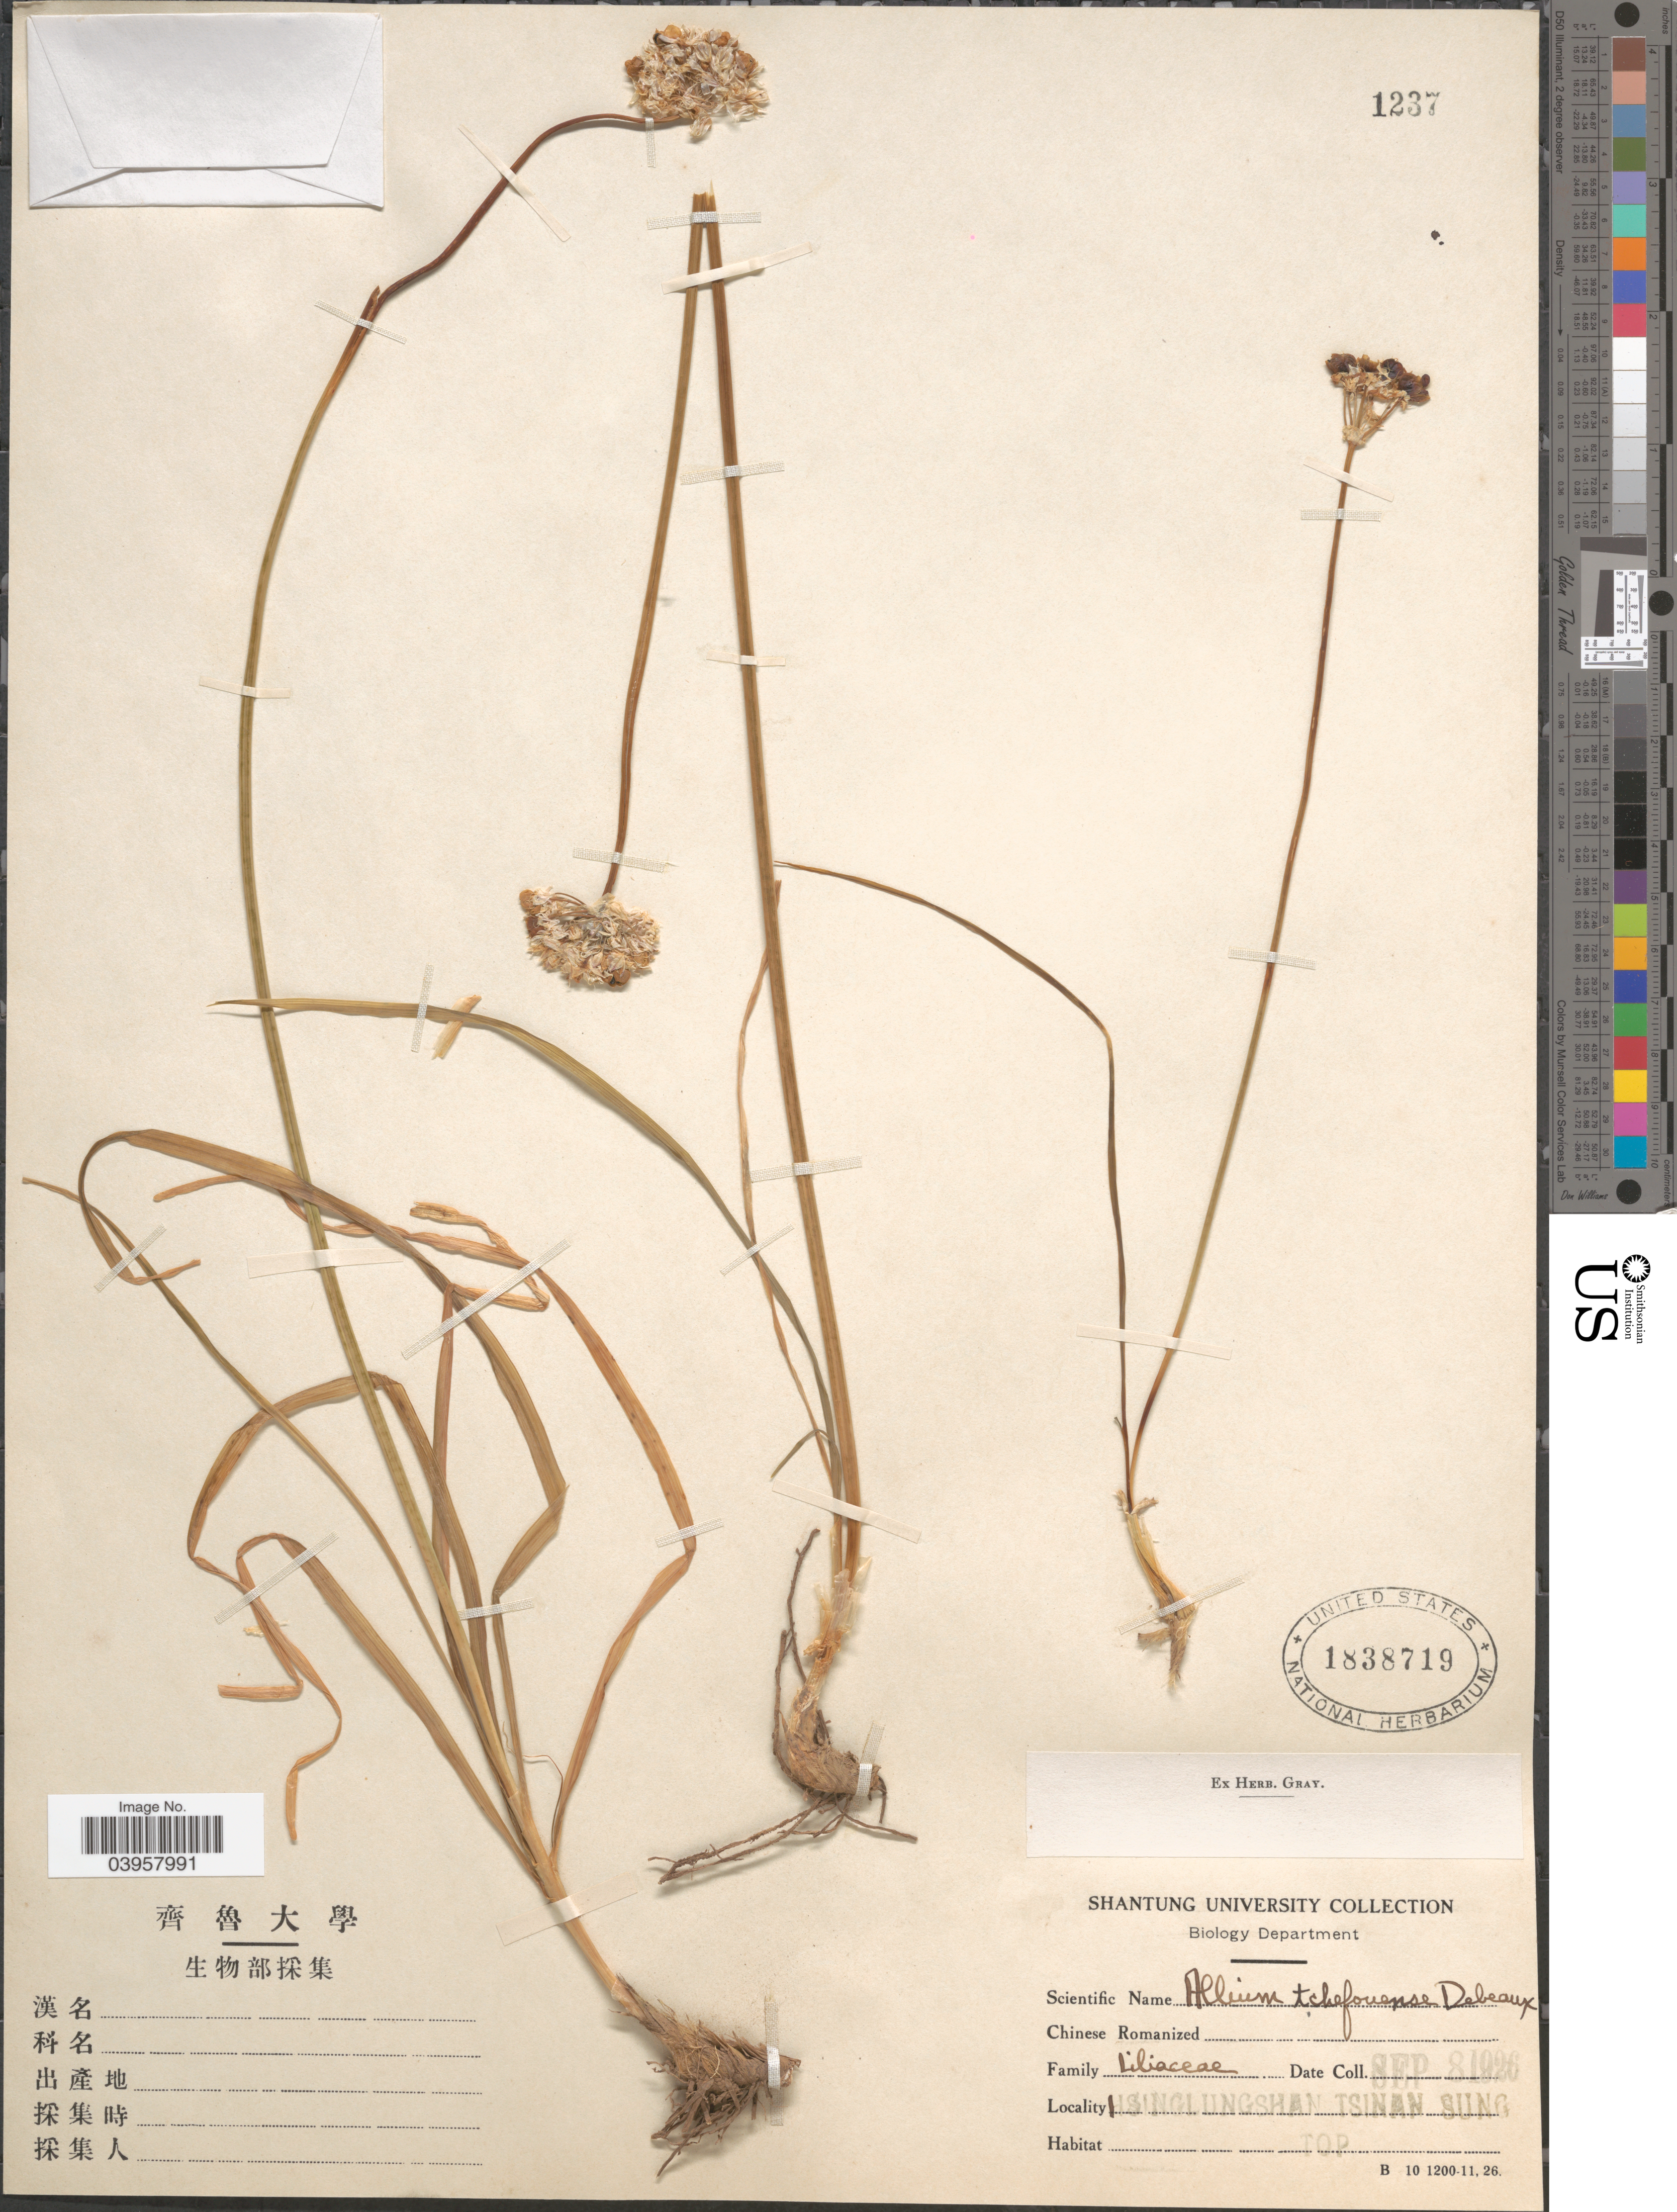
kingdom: Plantae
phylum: Tracheophyta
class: Liliopsida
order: Asparagales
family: Amaryllidaceae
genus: Allium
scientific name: Allium tchefouense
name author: Debeaux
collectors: ex herb. Gray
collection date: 1926-09-08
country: China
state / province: Shandong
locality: Hsinglungshan Tsinan Sung.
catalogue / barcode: US 1838719